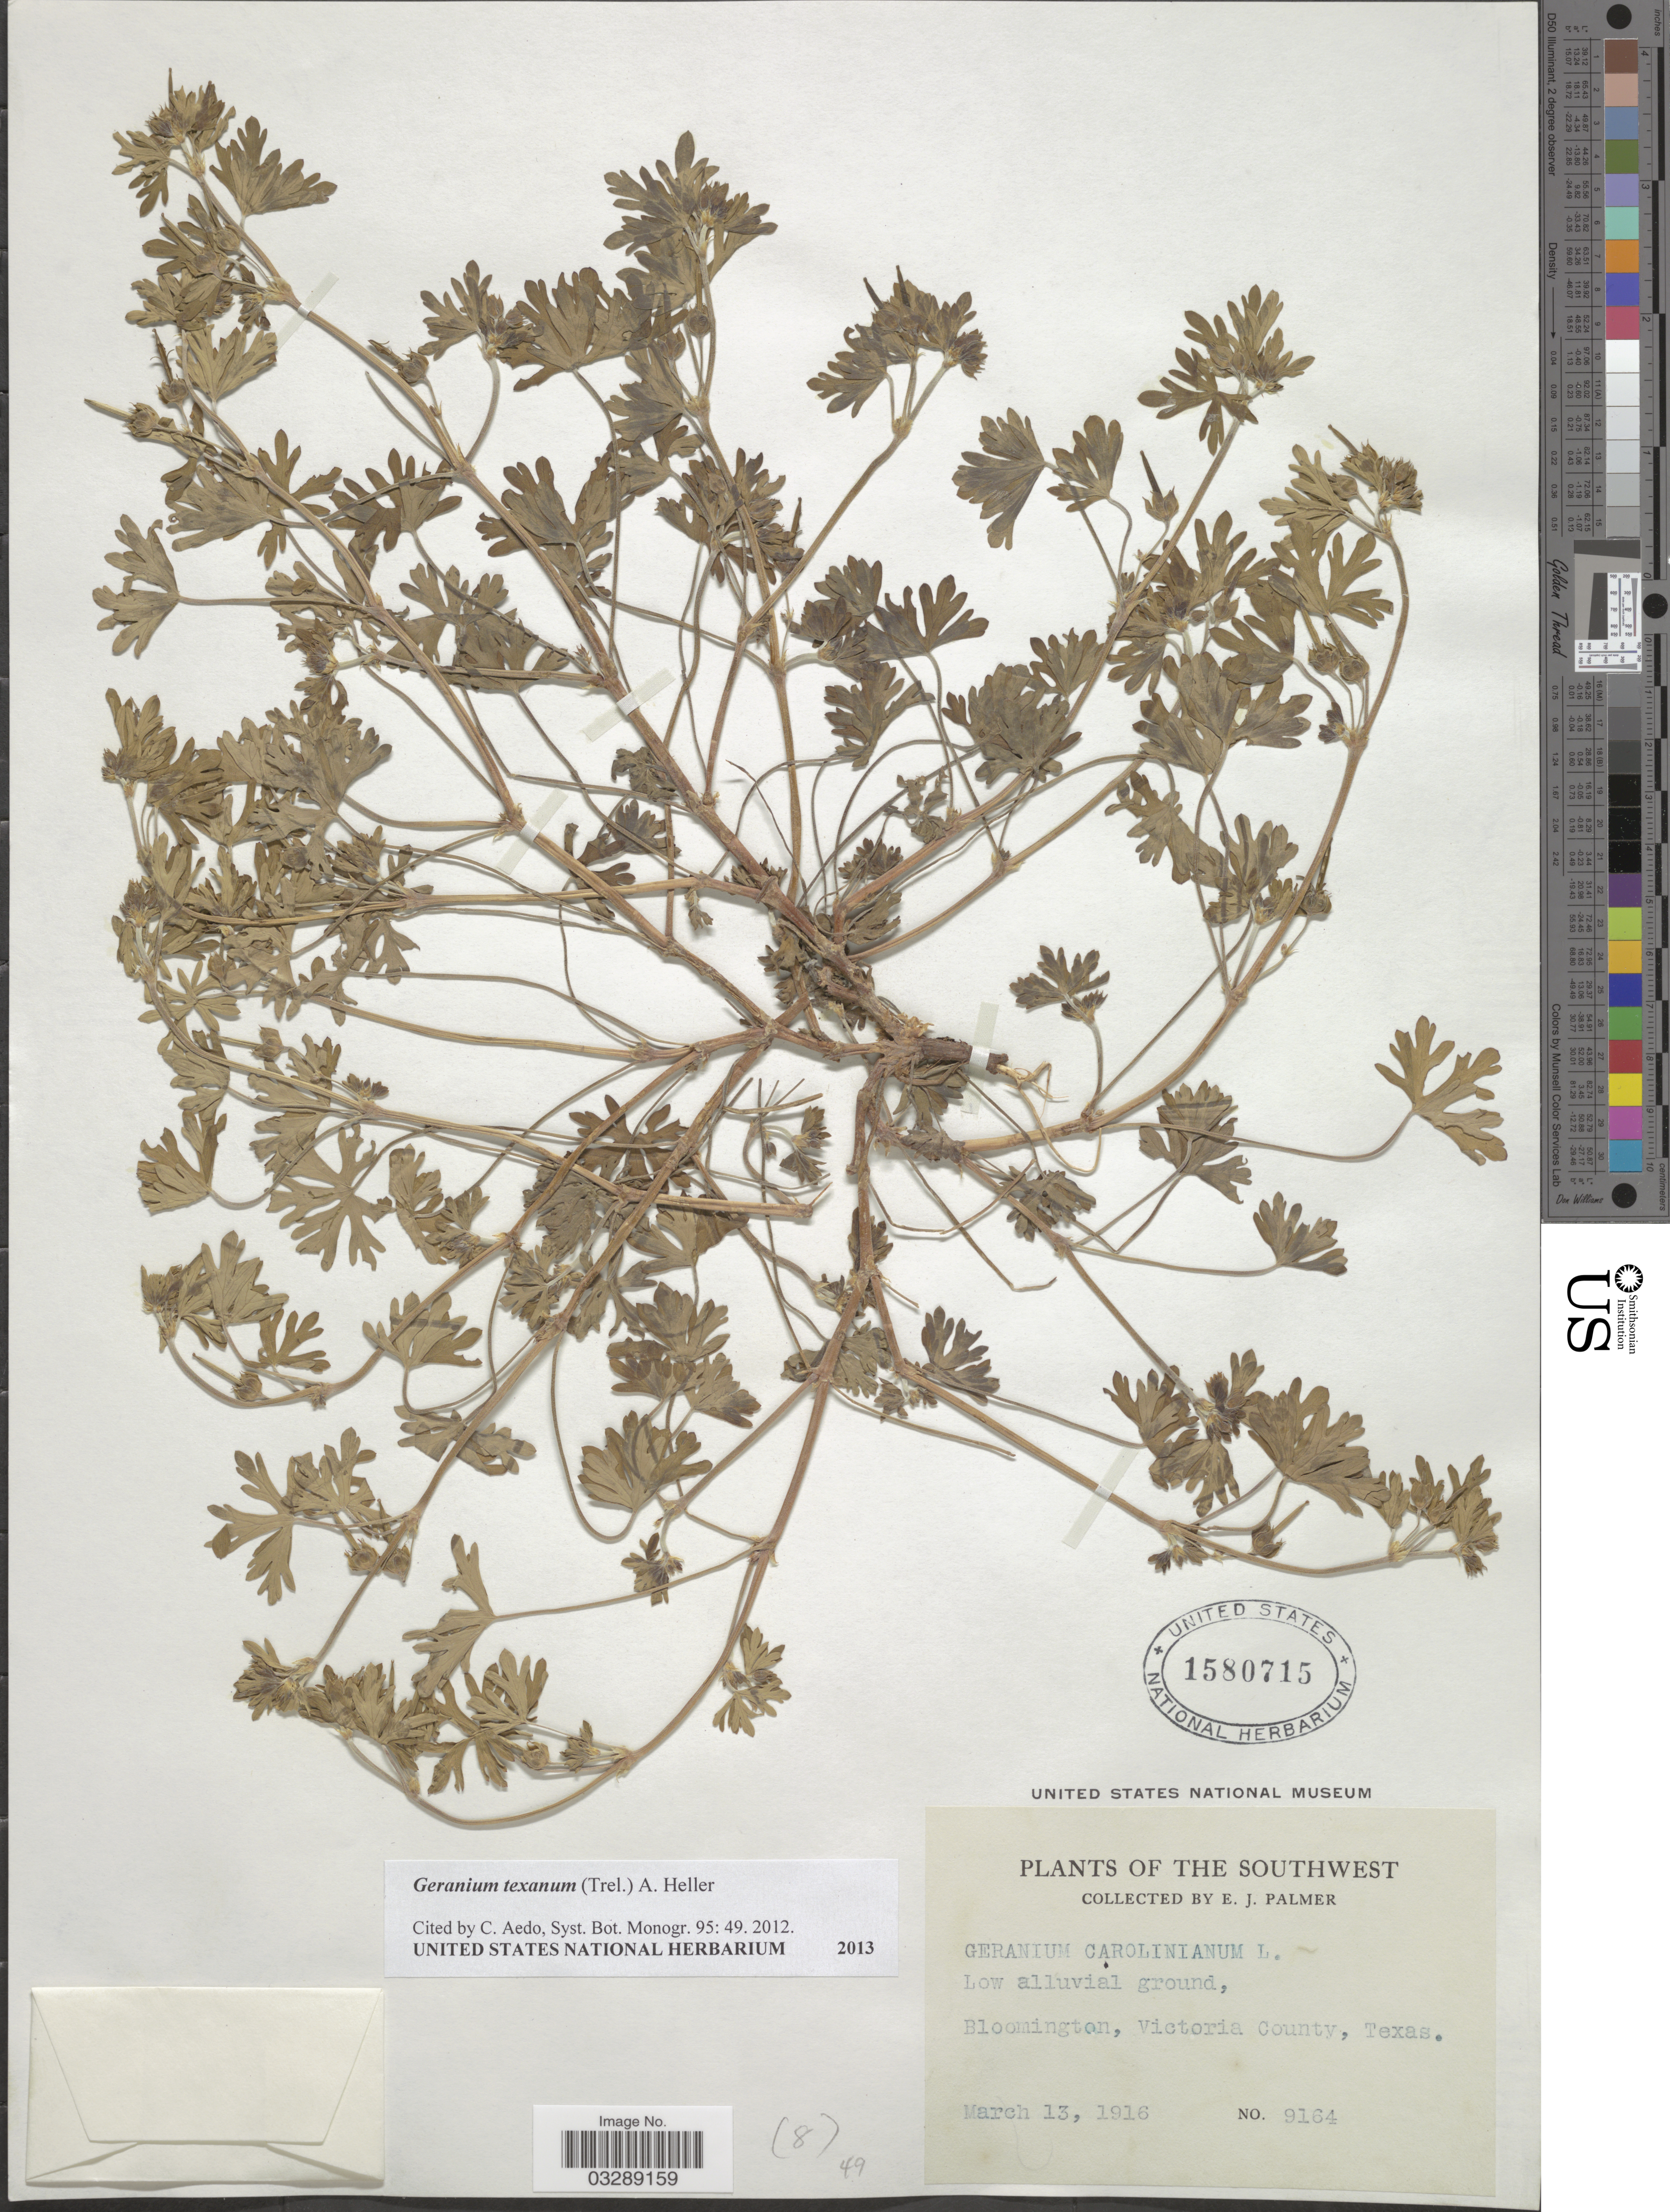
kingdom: Plantae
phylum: Tracheophyta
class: Magnoliopsida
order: Geraniales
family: Geraniaceae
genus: Geranium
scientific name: Geranium texanum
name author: (Trel.) A. Heller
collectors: E. J. Palmer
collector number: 9164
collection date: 1916-03-13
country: United States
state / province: Texas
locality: The Southwest. Bloomington, Victoria County.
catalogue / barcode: US 1580715